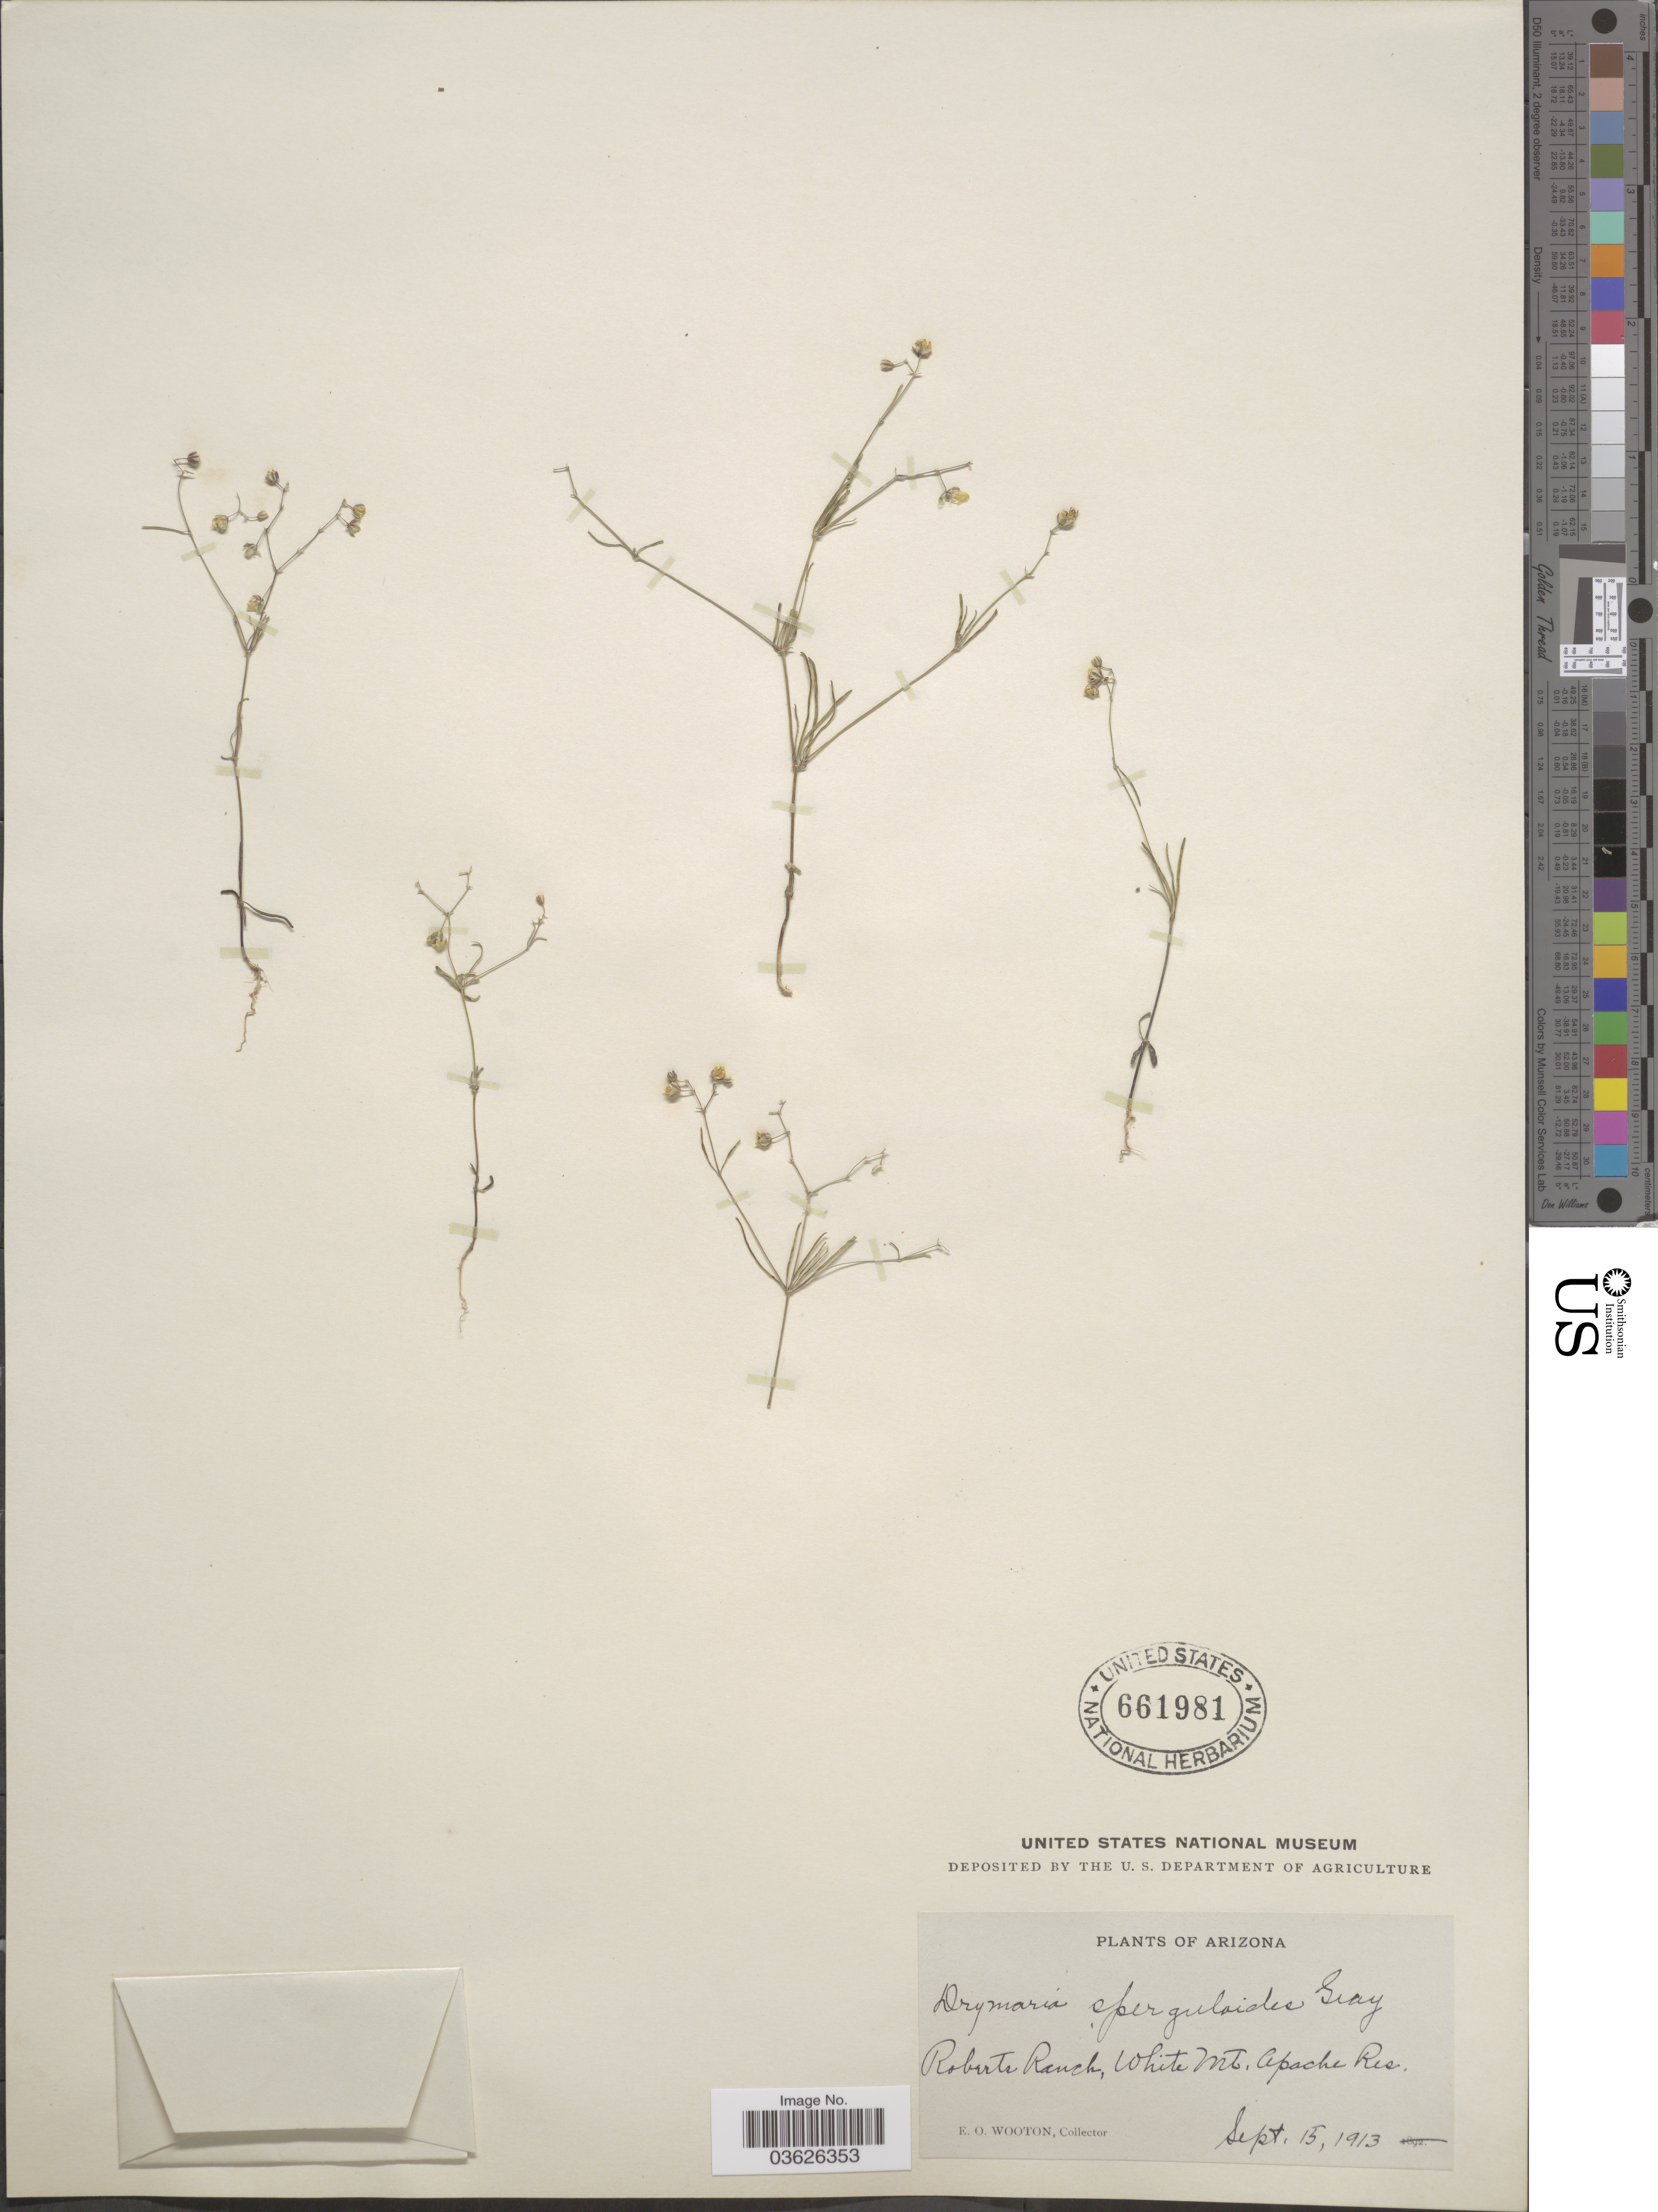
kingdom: Plantae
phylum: Tracheophyta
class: Magnoliopsida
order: Caryophyllales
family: Caryophyllaceae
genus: Drymaria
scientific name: Drymaria sperguloides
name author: A. Gray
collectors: E. O. Wooton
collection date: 1913-09-15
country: United States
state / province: Arizona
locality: Roberts Ranch, White Mts, Apache Res.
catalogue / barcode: US 661981